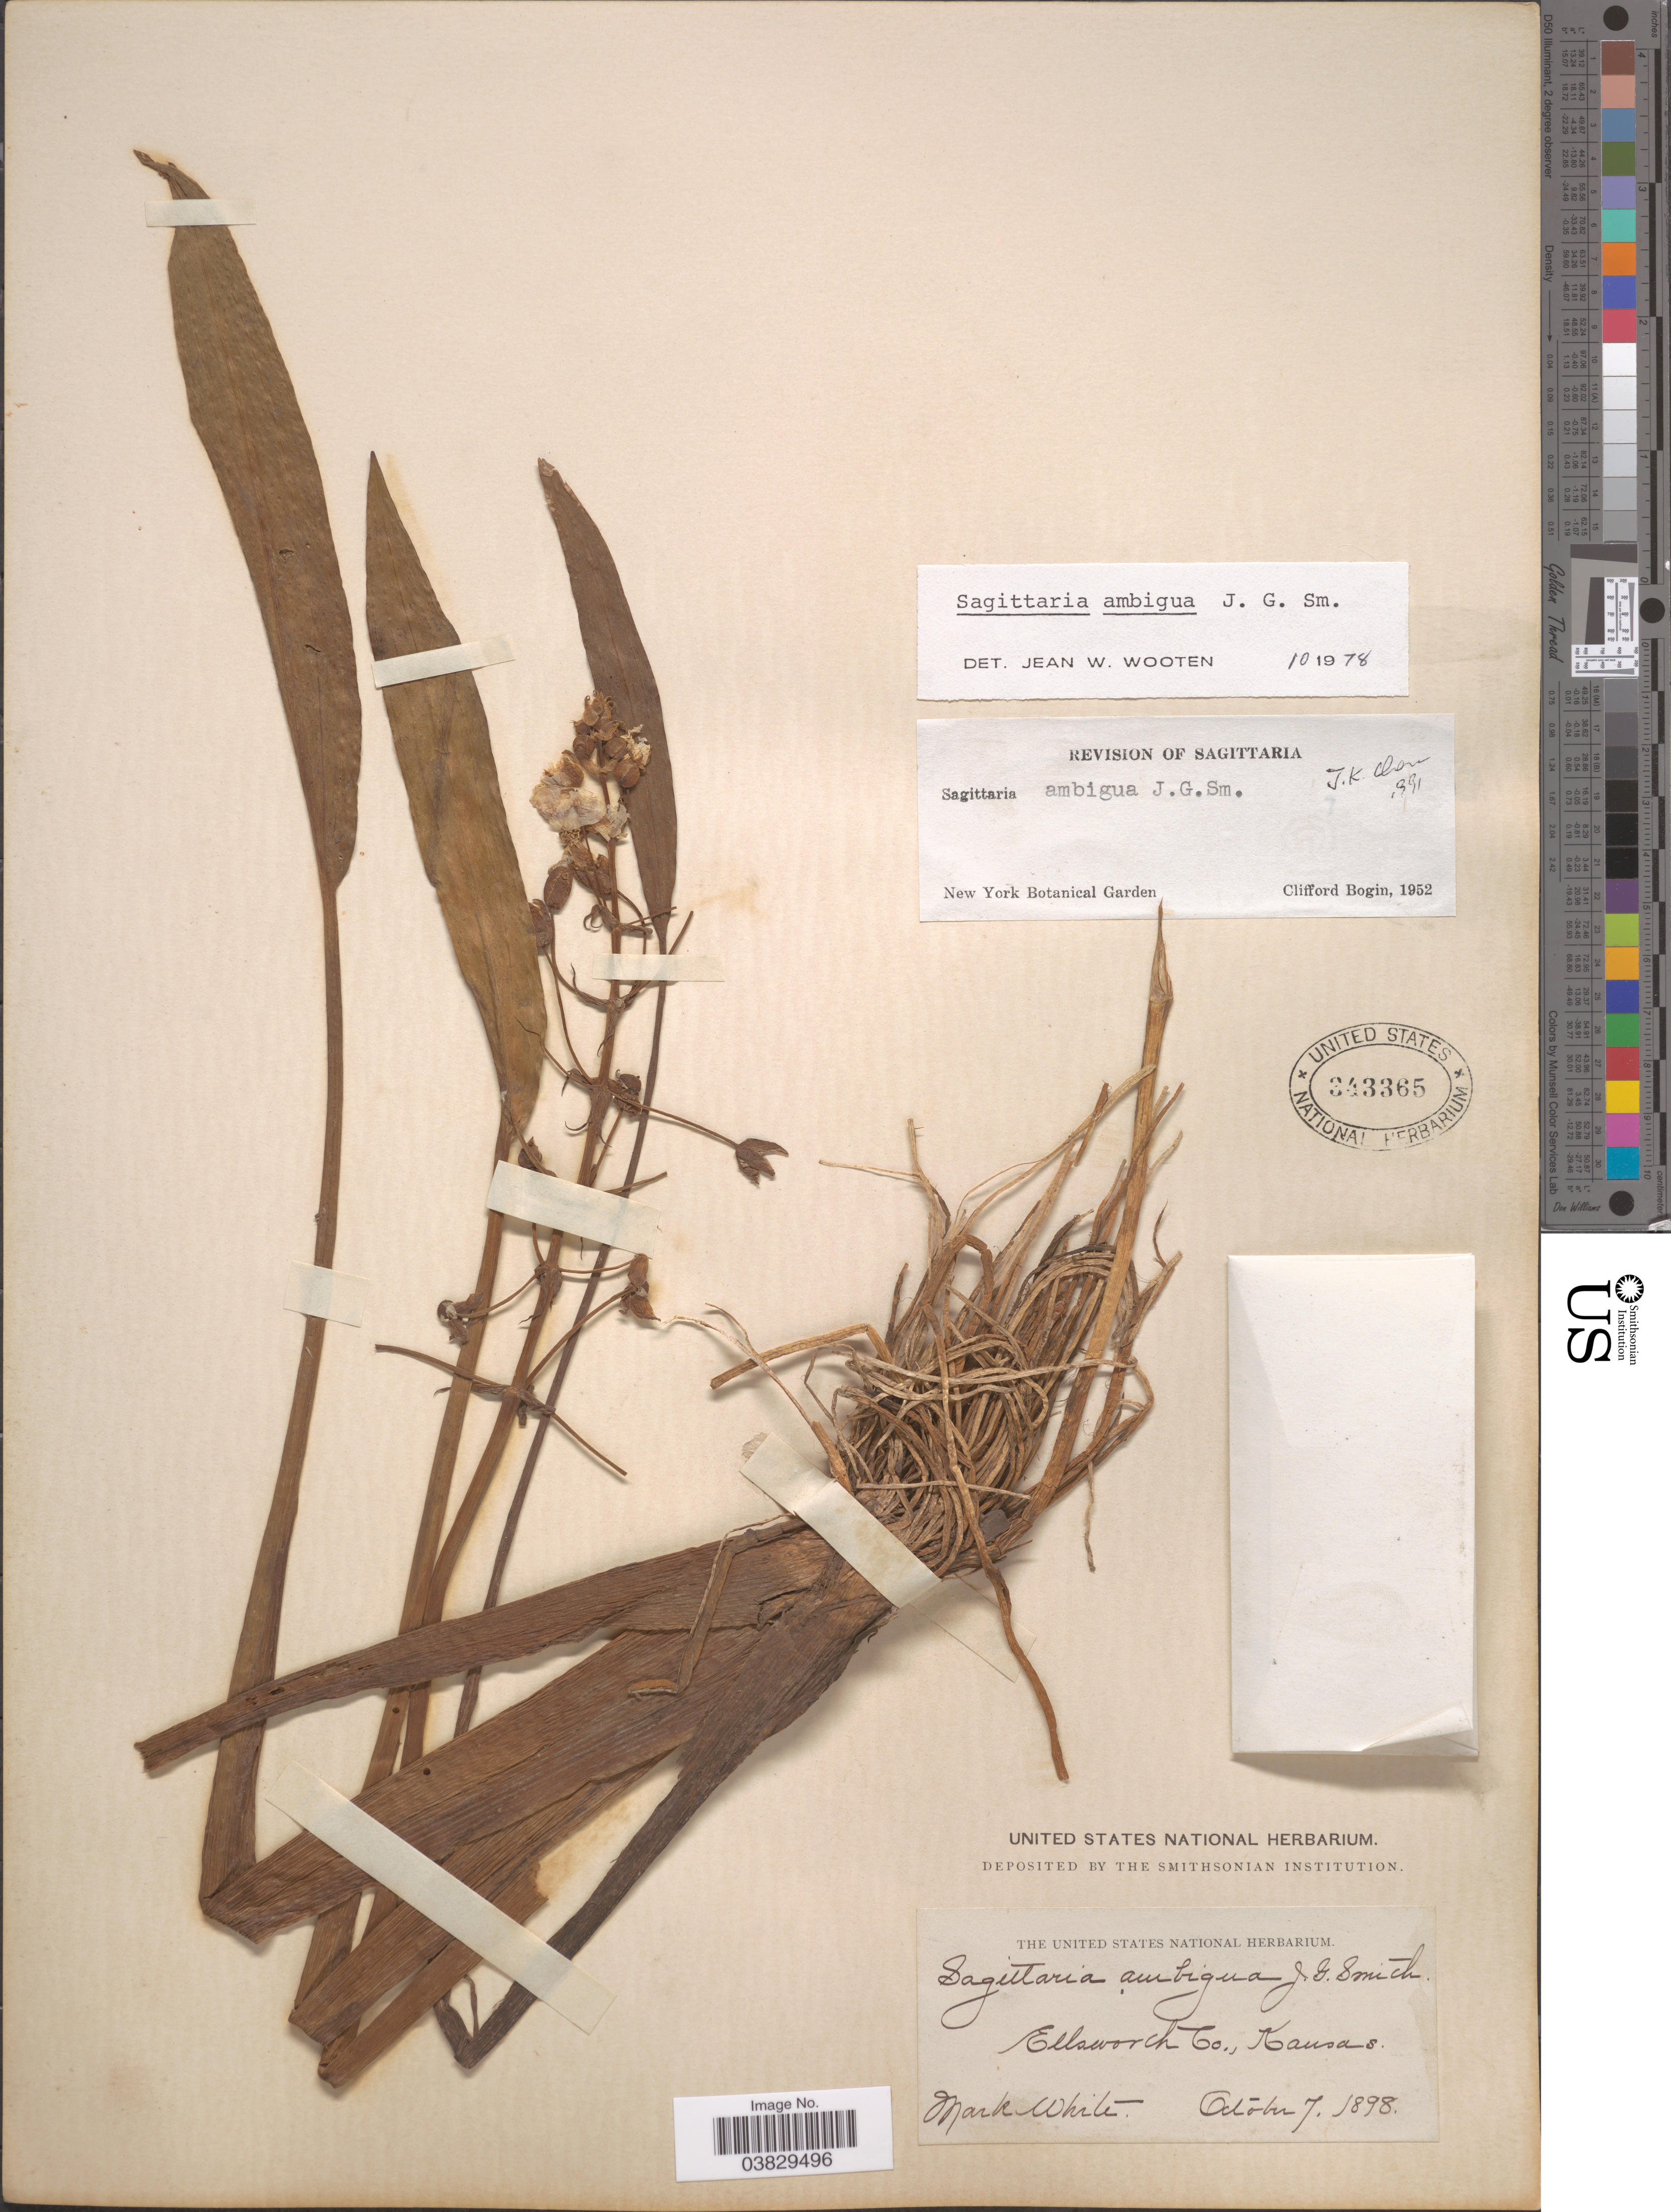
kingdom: Plantae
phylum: Tracheophyta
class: Liliopsida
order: Alismatales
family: Alismataceae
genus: Sagittaria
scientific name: Sagittaria ambigua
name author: J.G. Sm.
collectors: M. White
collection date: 1898-10-07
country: United States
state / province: Kansas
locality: Ellsworth Co.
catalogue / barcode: US 343365